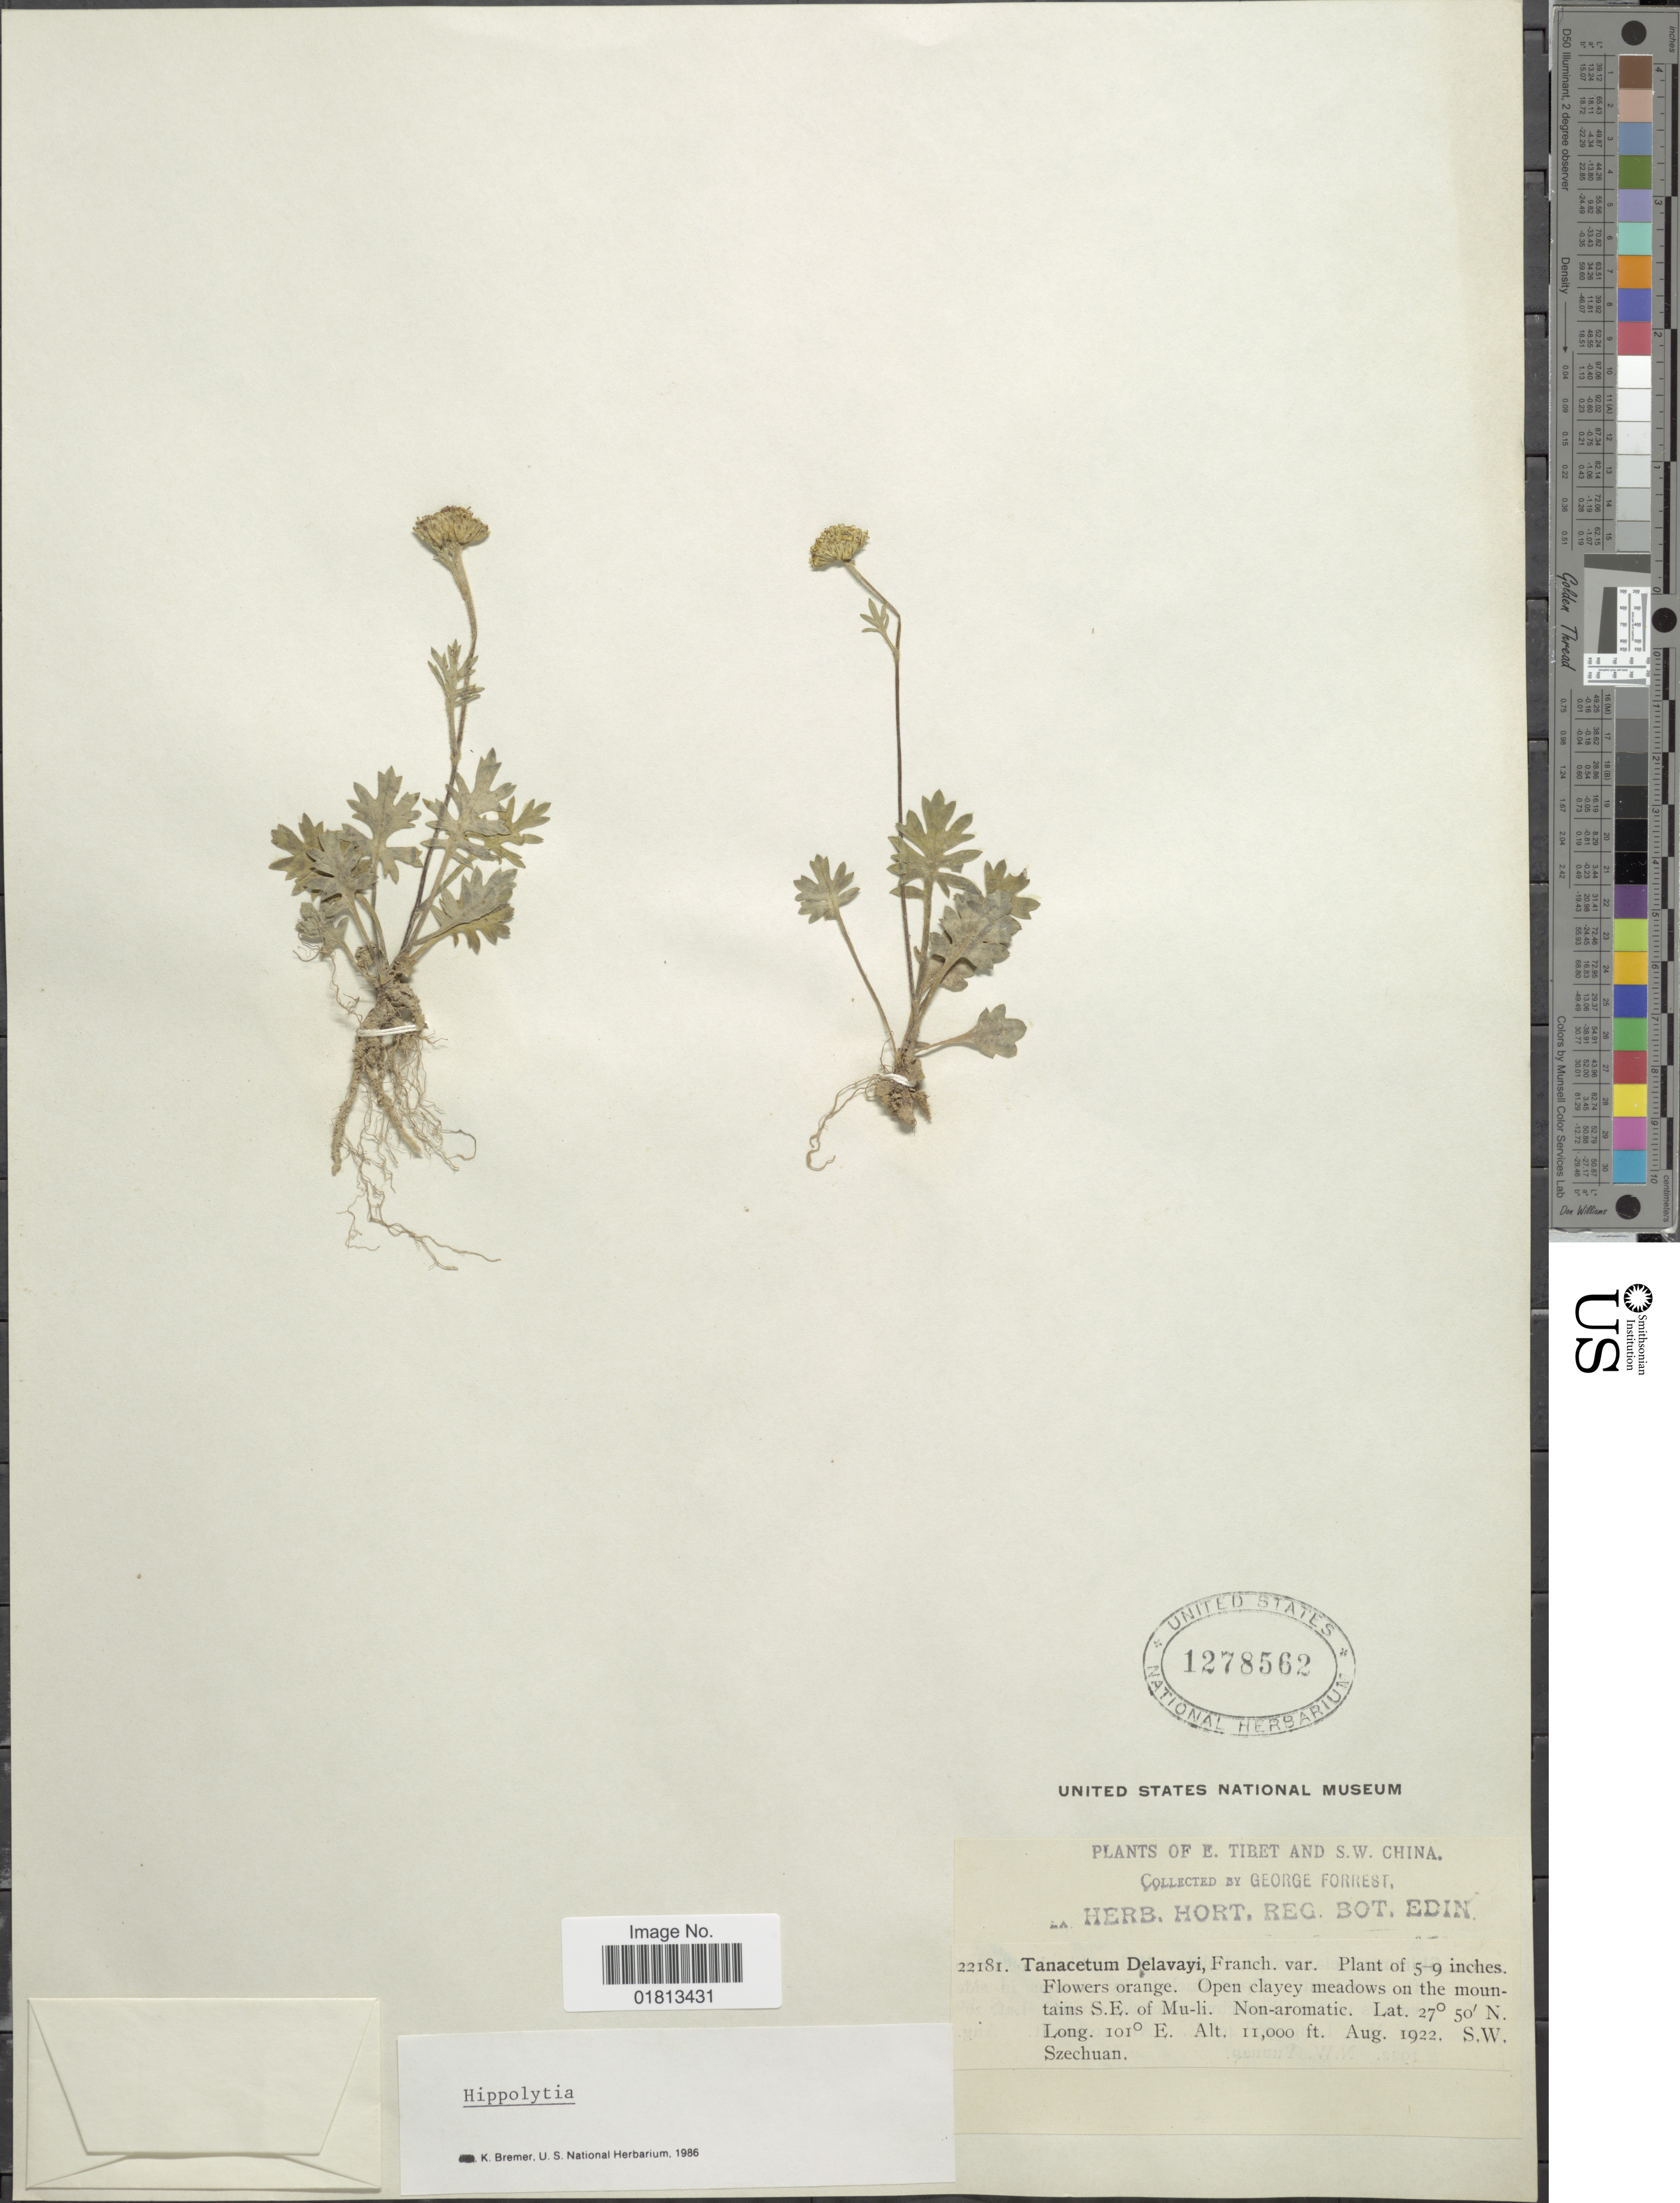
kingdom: Plantae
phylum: Tracheophyta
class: Magnoliopsida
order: Asterales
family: Asteraceae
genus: Hippolytia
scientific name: Hippolytia delavayi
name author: Franch.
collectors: G. Forrest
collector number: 22181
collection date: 1922-08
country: China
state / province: Sichuan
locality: Open clayey meadows on the mountains S. E. of Mu-li. S.W. Szechuan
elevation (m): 3353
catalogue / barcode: US 1278562